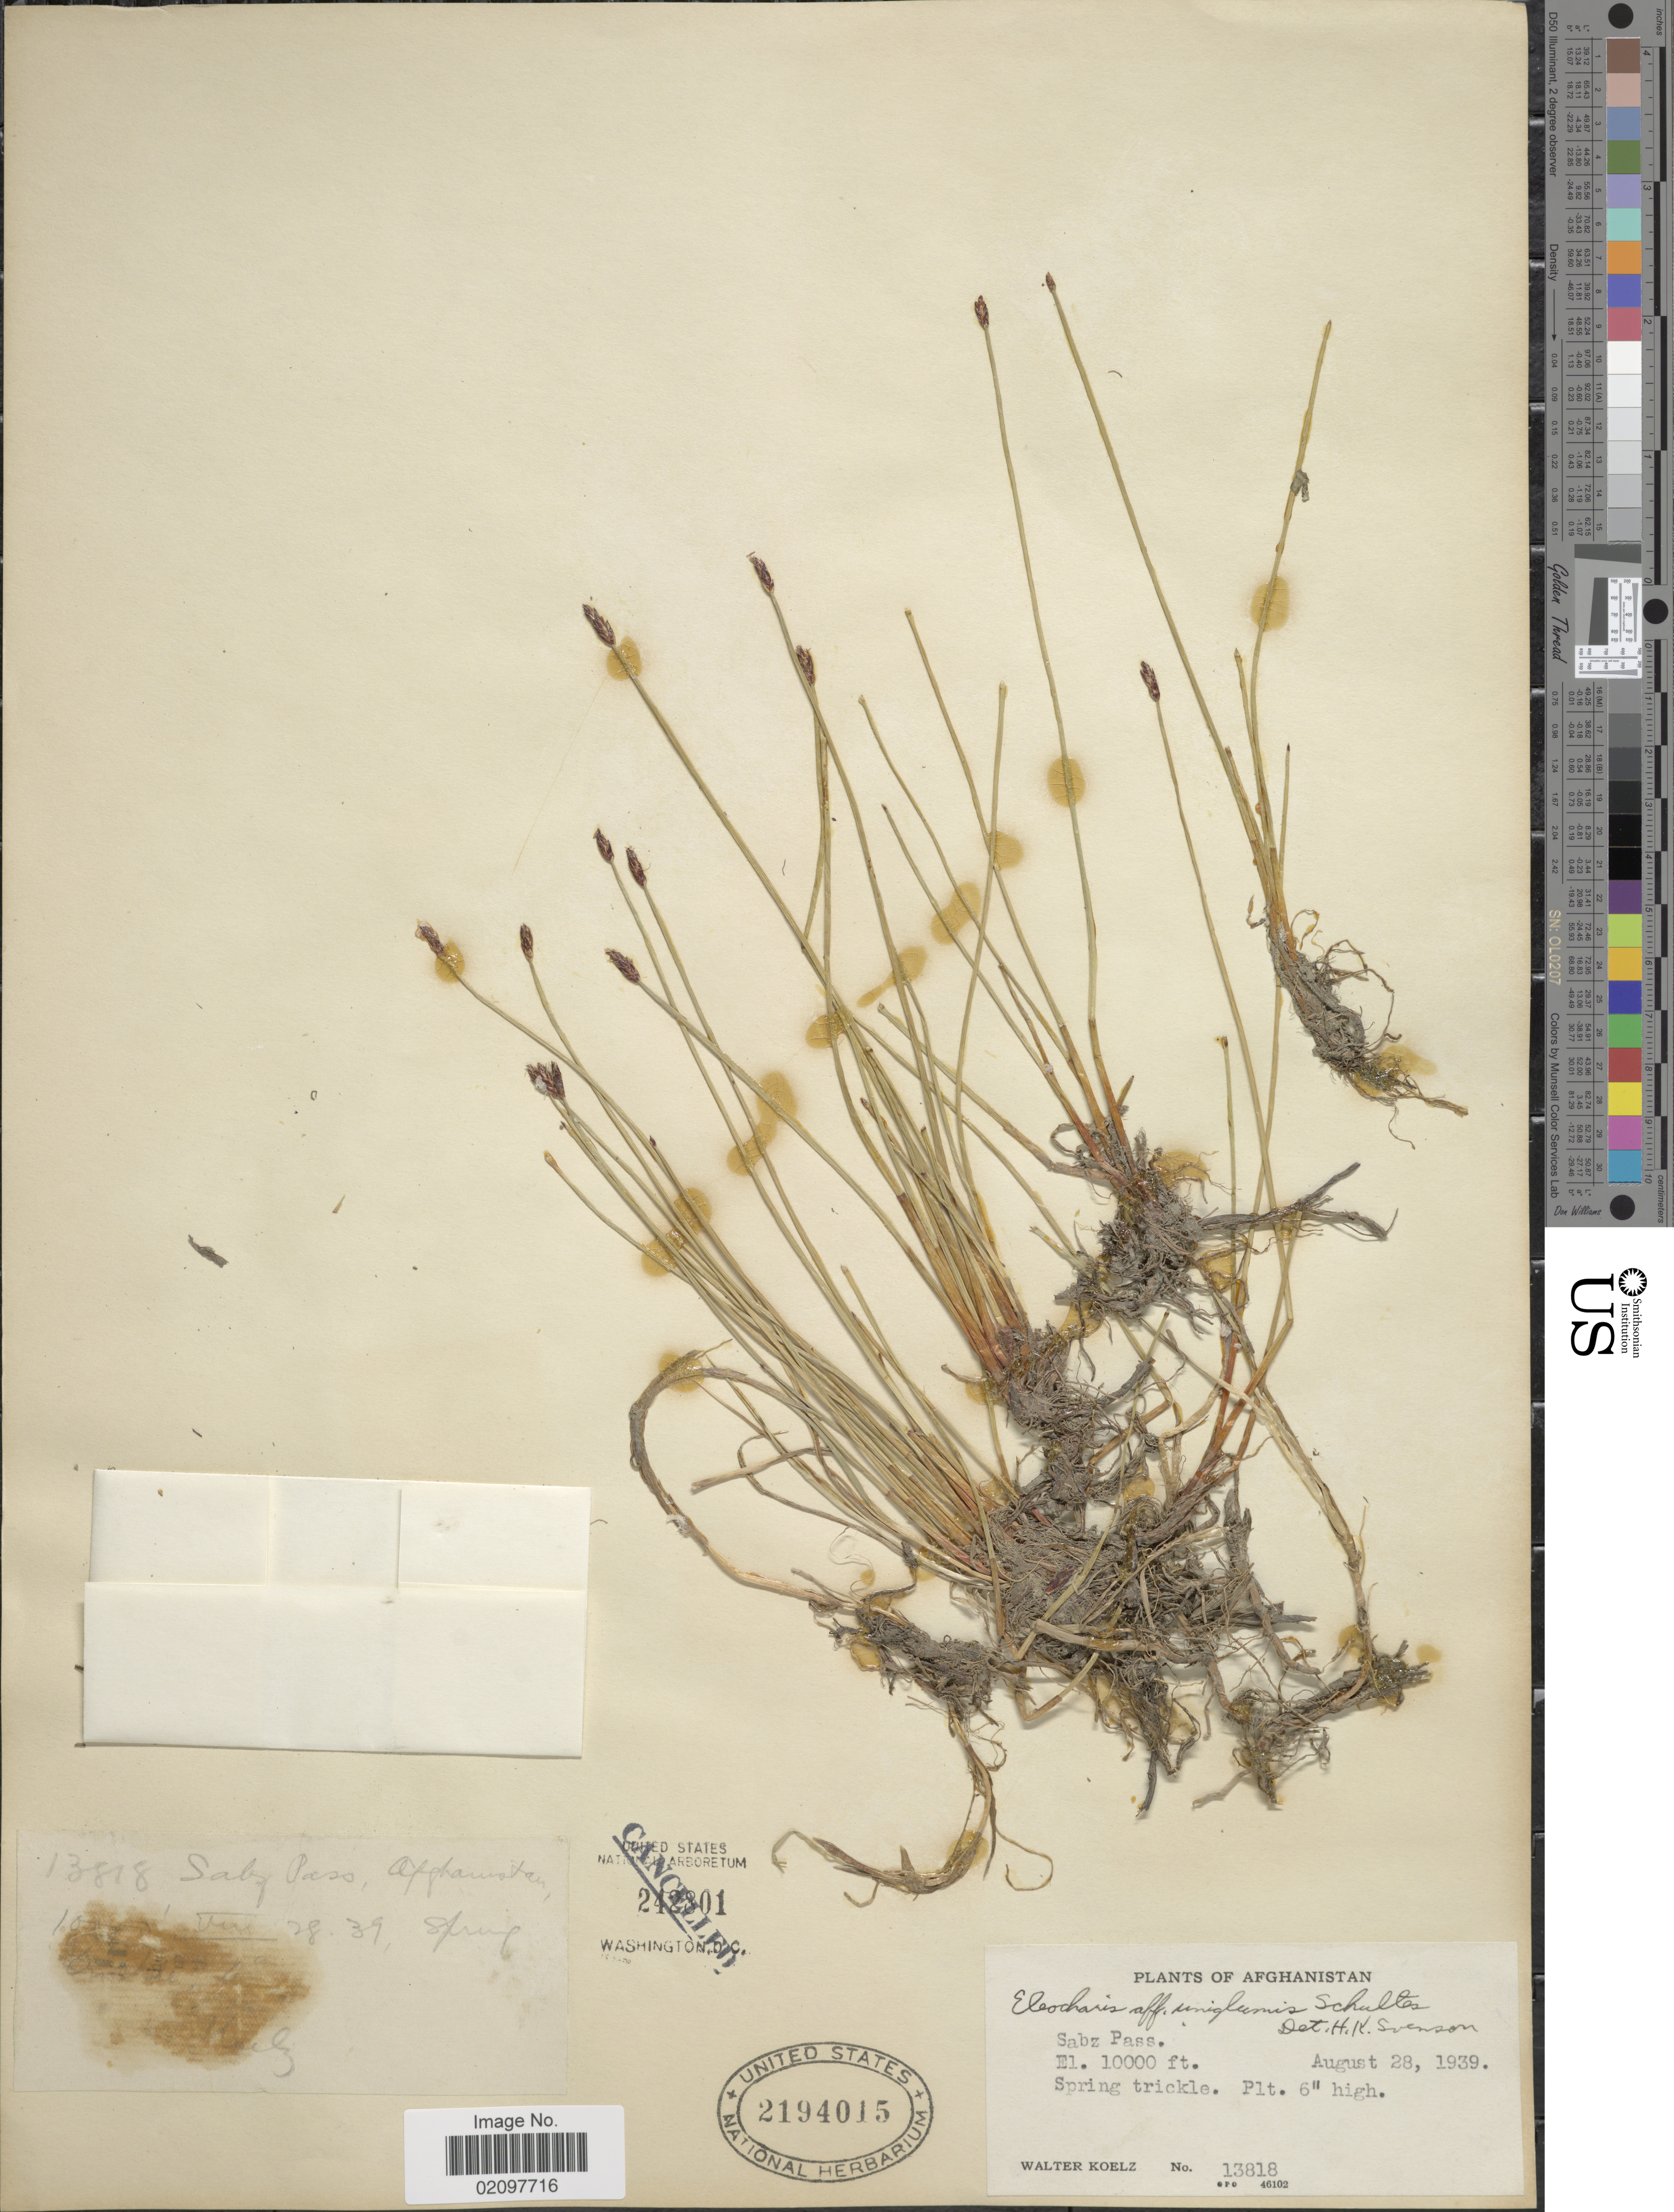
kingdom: Plantae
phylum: Tracheophyta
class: Liliopsida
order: Poales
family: Cyperaceae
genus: Eleocharis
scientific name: Eleocharis uniglumis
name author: (Link) Schult.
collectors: W. N. Koelz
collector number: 13818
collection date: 1939-08-28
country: Afghanistan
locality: Sabz Pass. Spring trickle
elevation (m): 3048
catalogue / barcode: US 2194015